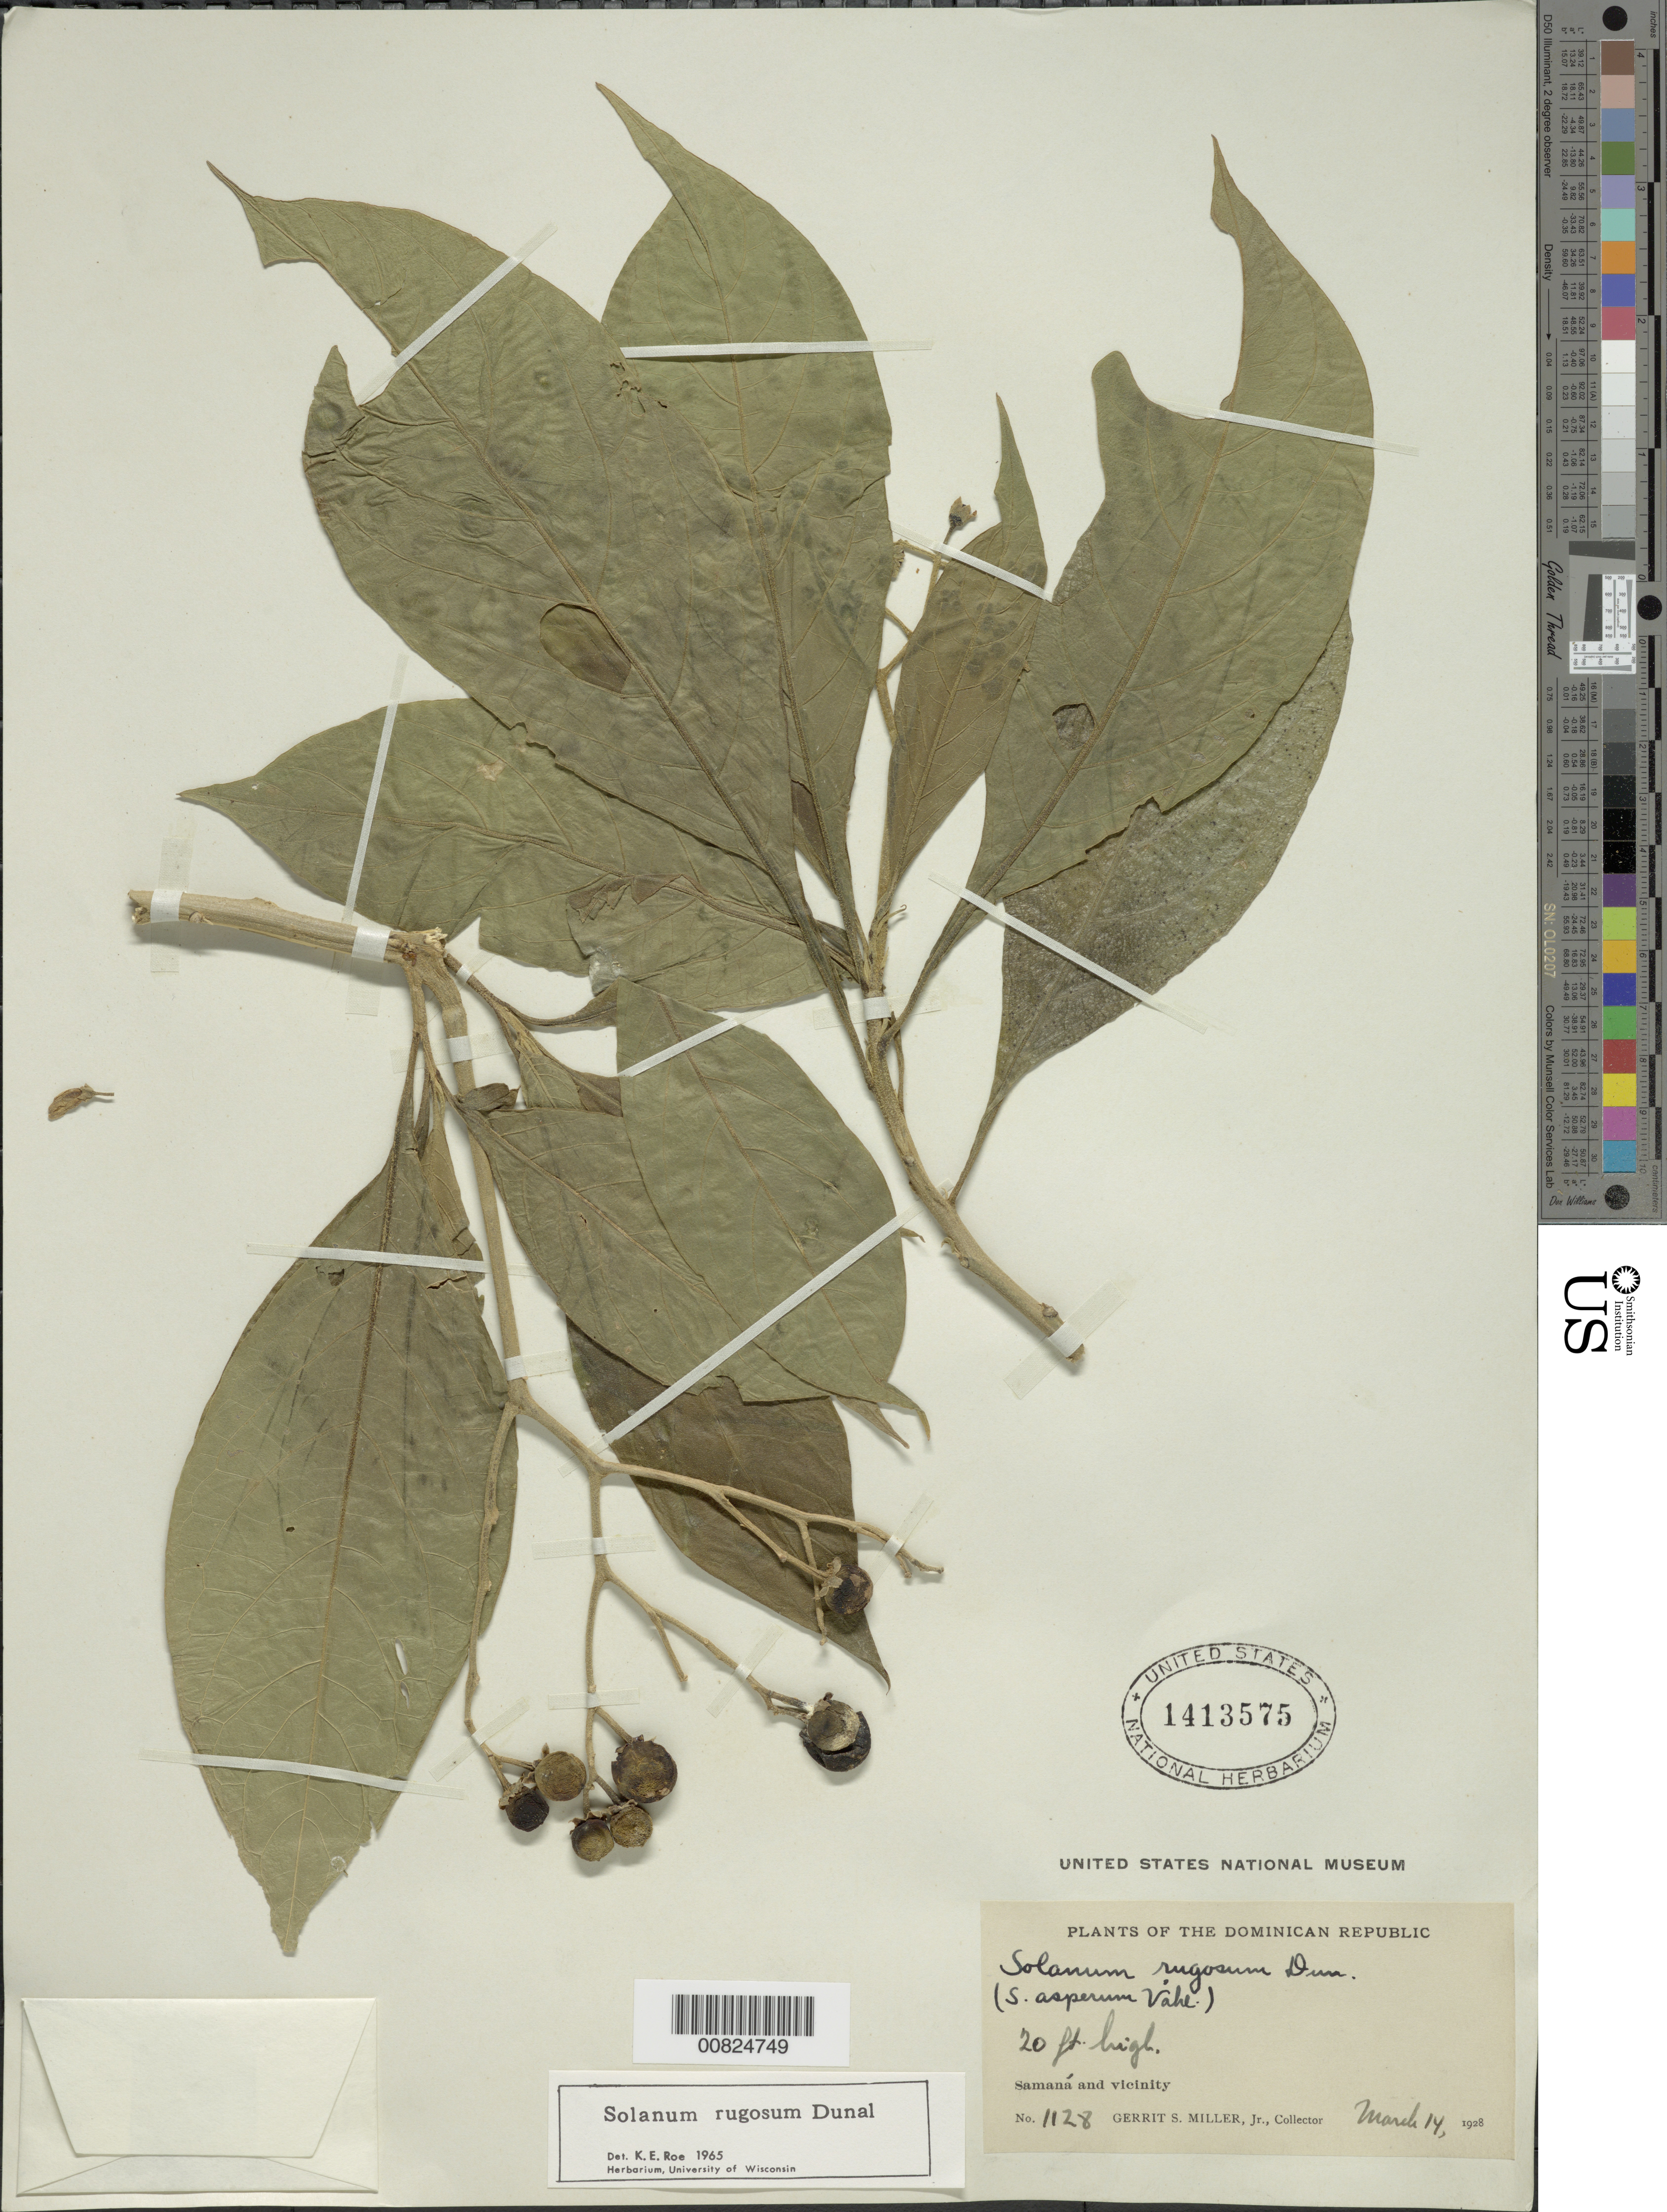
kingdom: Plantae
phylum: Tracheophyta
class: Magnoliopsida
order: Solanales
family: Solanaceae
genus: Solanum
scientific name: Solanum rugosum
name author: Dunal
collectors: G. S. Miller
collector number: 1128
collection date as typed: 14 Mar 1928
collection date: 1928-03-14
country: Dominican Republic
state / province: Samana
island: Hispaniola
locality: Samaná and vicinity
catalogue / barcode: US 1413575